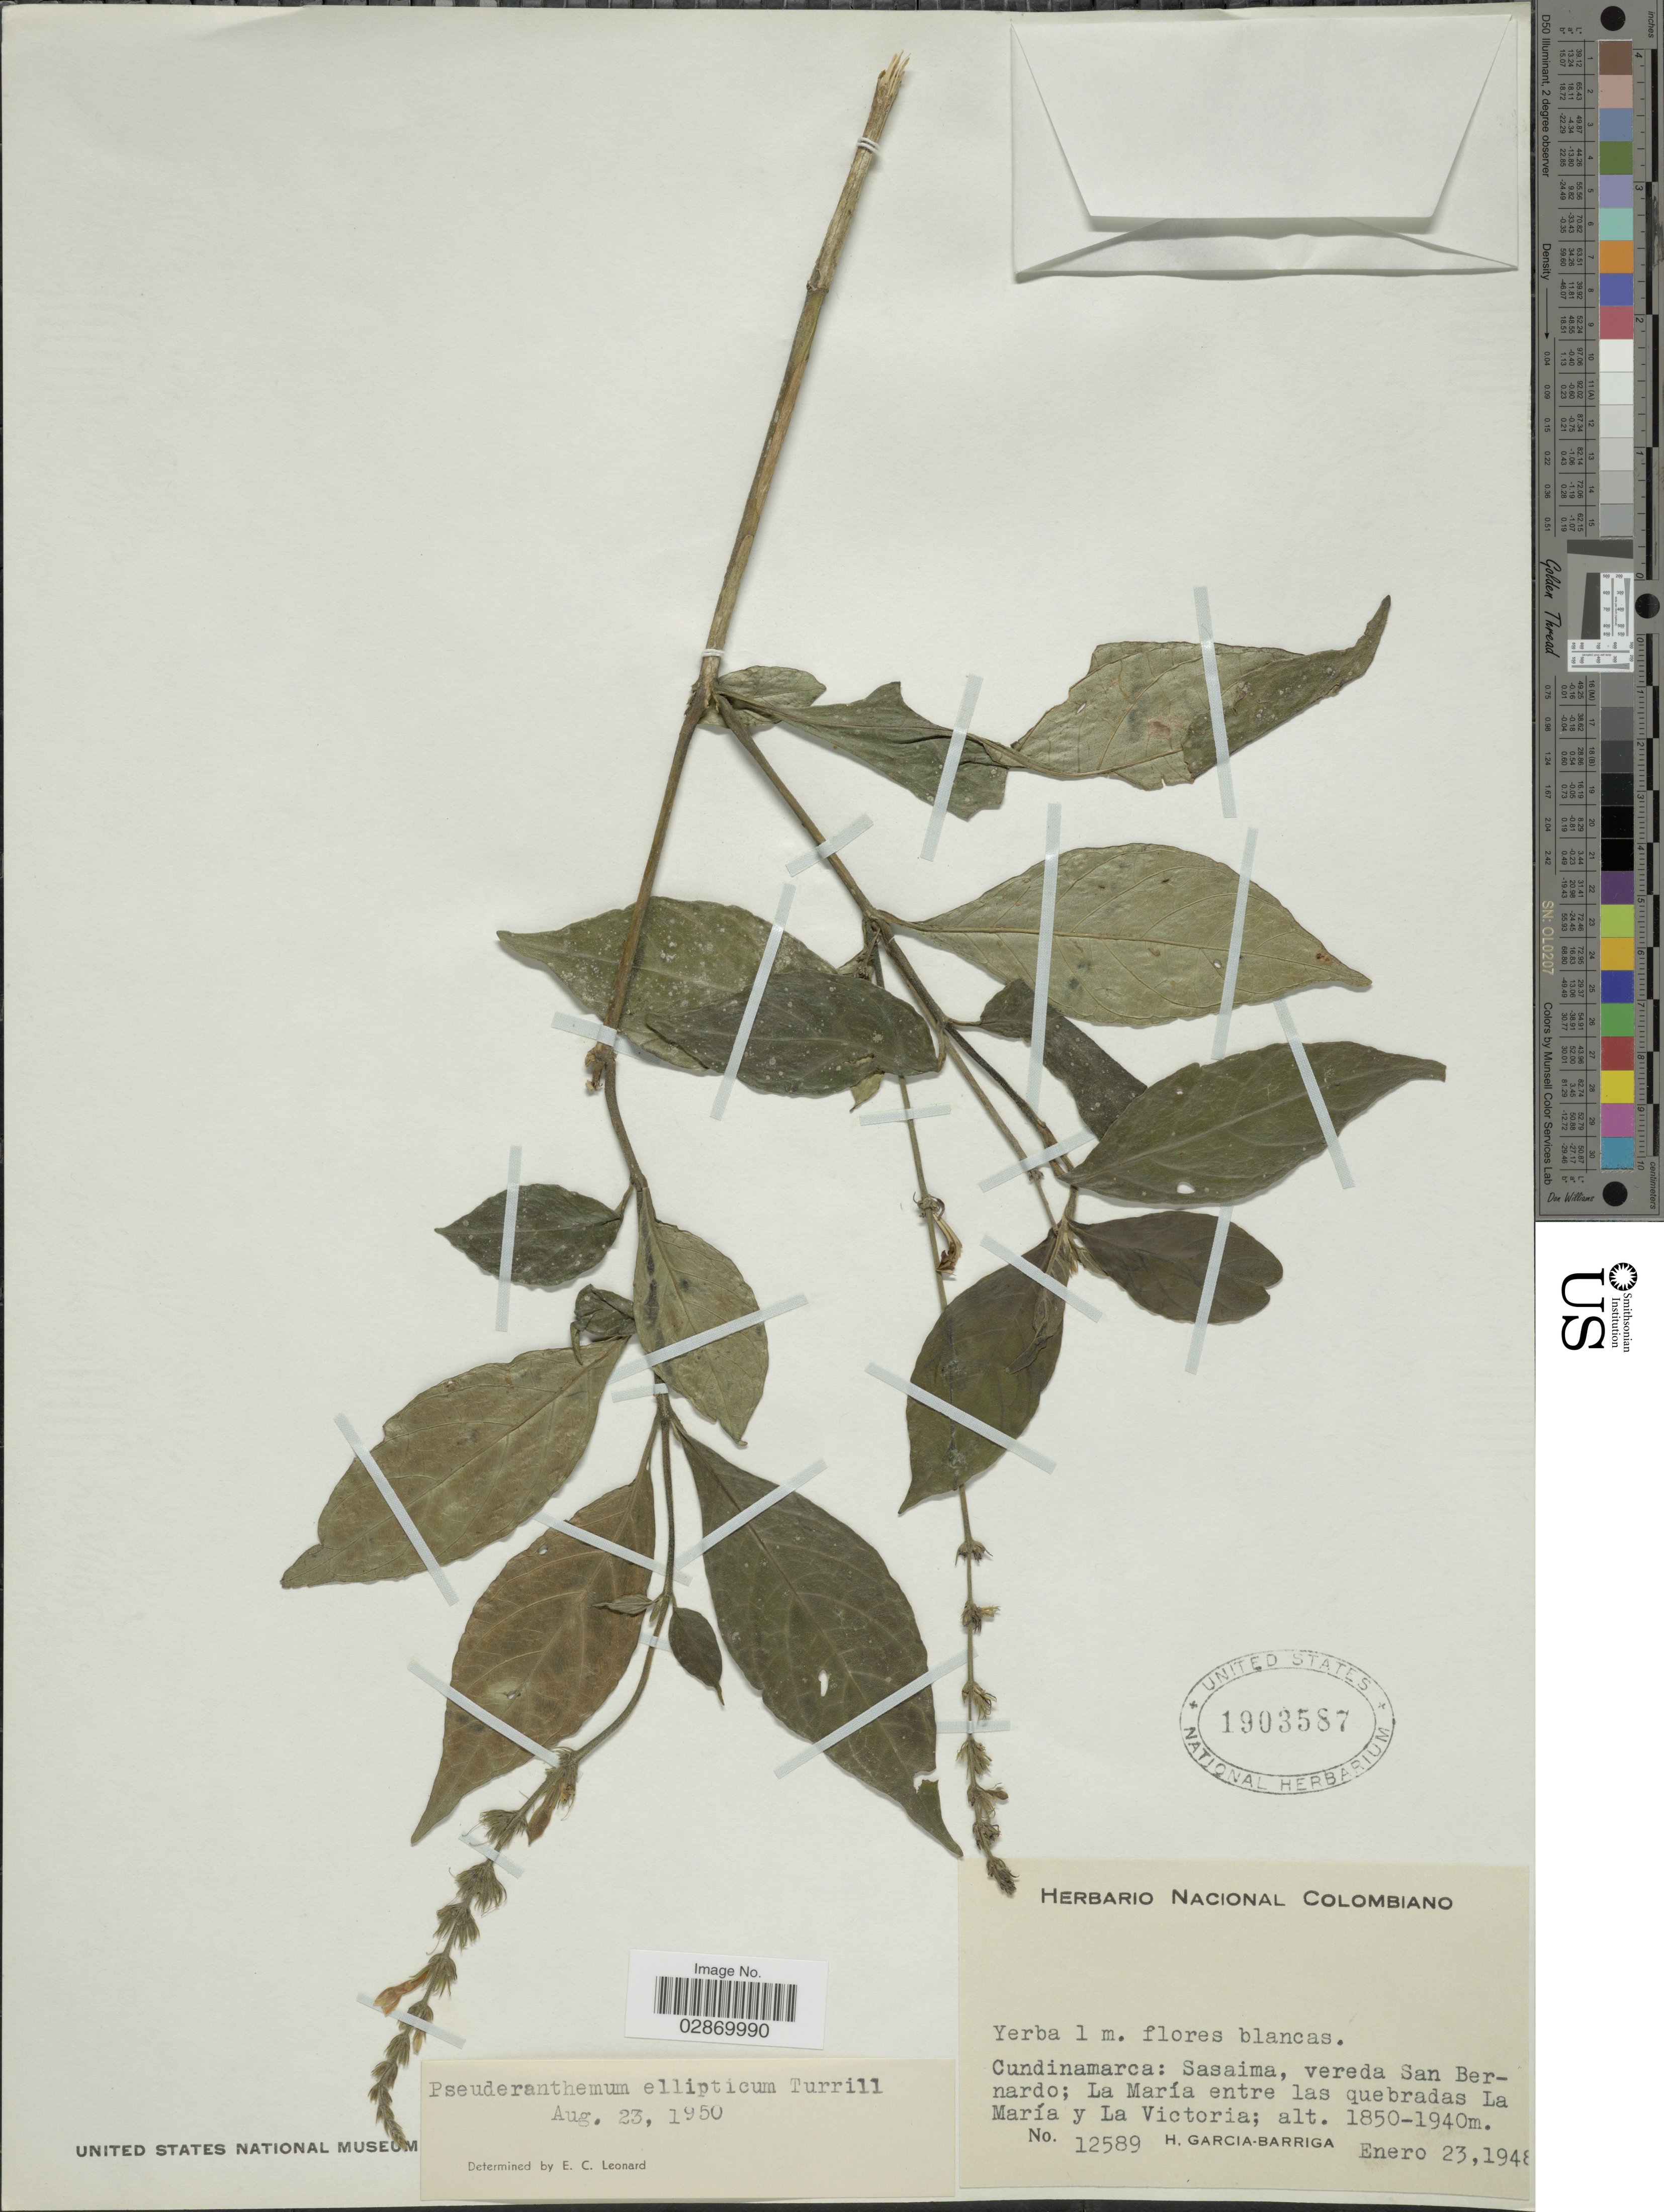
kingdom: Plantae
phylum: Tracheophyta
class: Magnoliopsida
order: Lamiales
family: Acanthaceae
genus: Pseuderanthemum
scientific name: Pseuderanthemum interruptum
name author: (Kunth) V.M. Baum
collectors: H. García Barriga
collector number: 12589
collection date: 1948-01-23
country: Colombia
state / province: Cundinamarca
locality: Sasaima, vereda San Bernardo, La María entre las quebradas La María y La Victoria.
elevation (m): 1850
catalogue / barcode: US 1903587